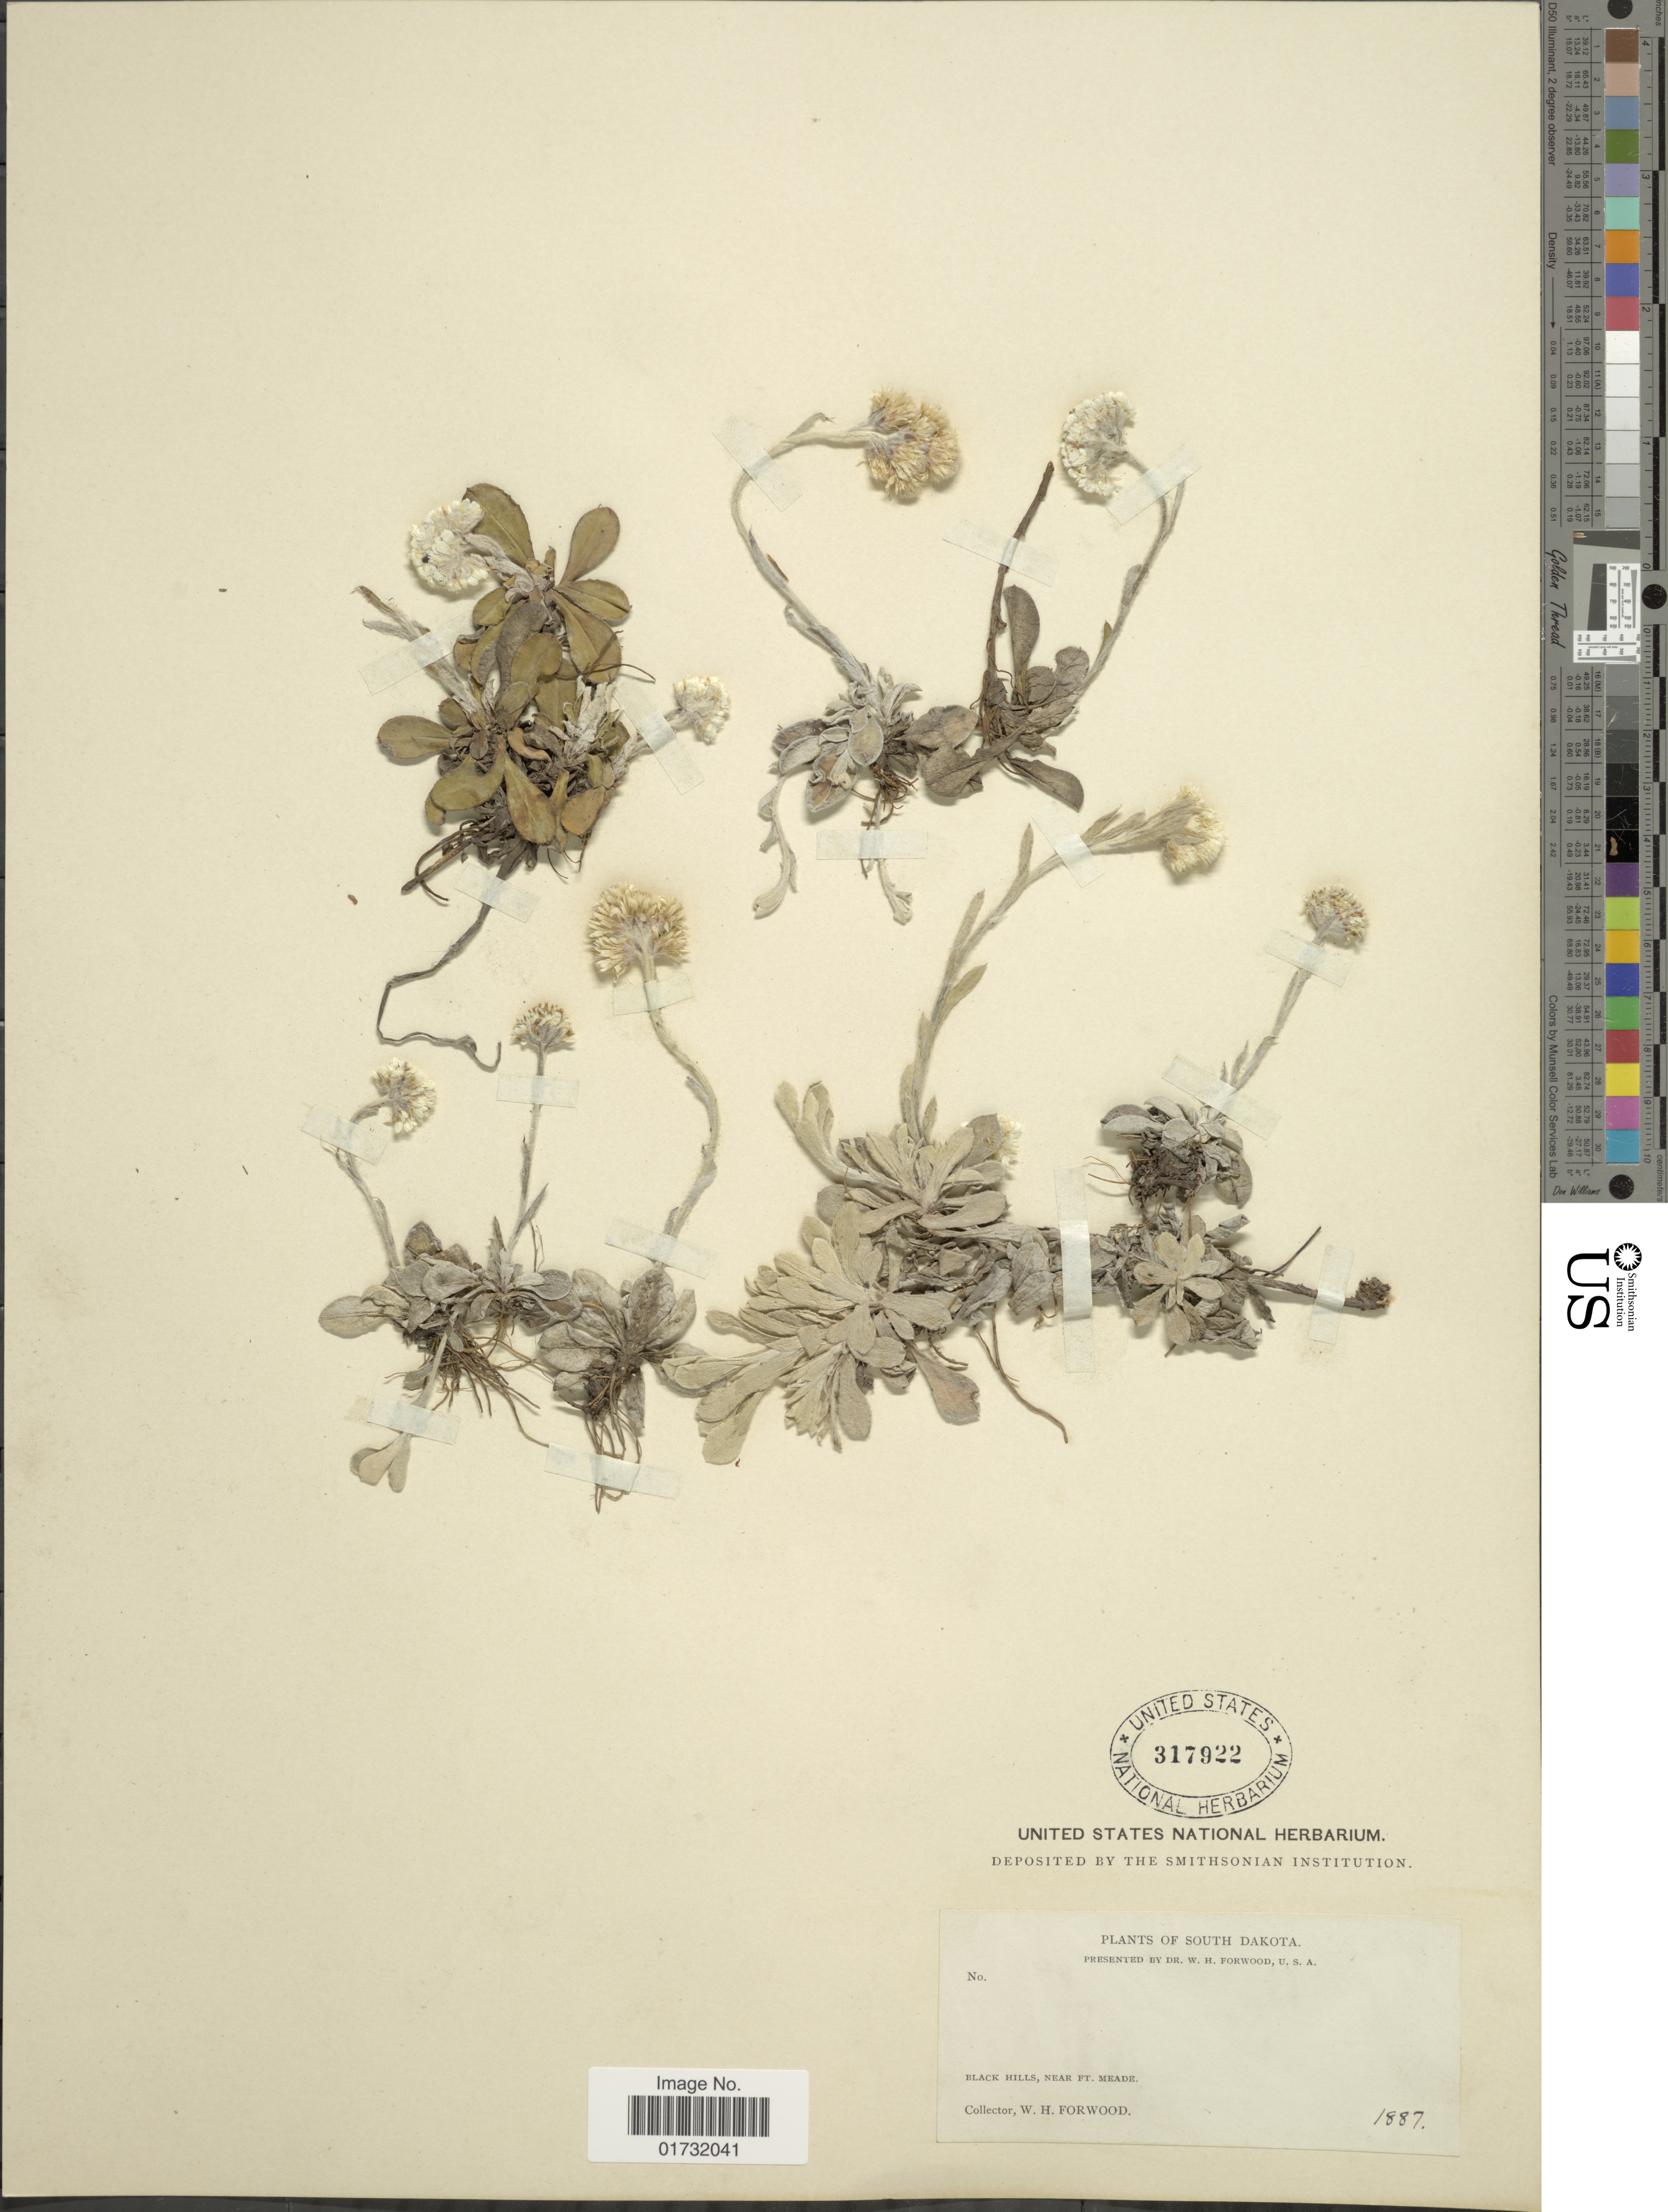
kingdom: Plantae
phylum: Tracheophyta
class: Magnoliopsida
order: Asterales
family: Asteraceae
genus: Antennaria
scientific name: Antennaria obovata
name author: E.E. Nelson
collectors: W. Forwood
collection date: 1887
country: United States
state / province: South Dakota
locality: Black Hills, near Ft. Meade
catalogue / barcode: US 317922